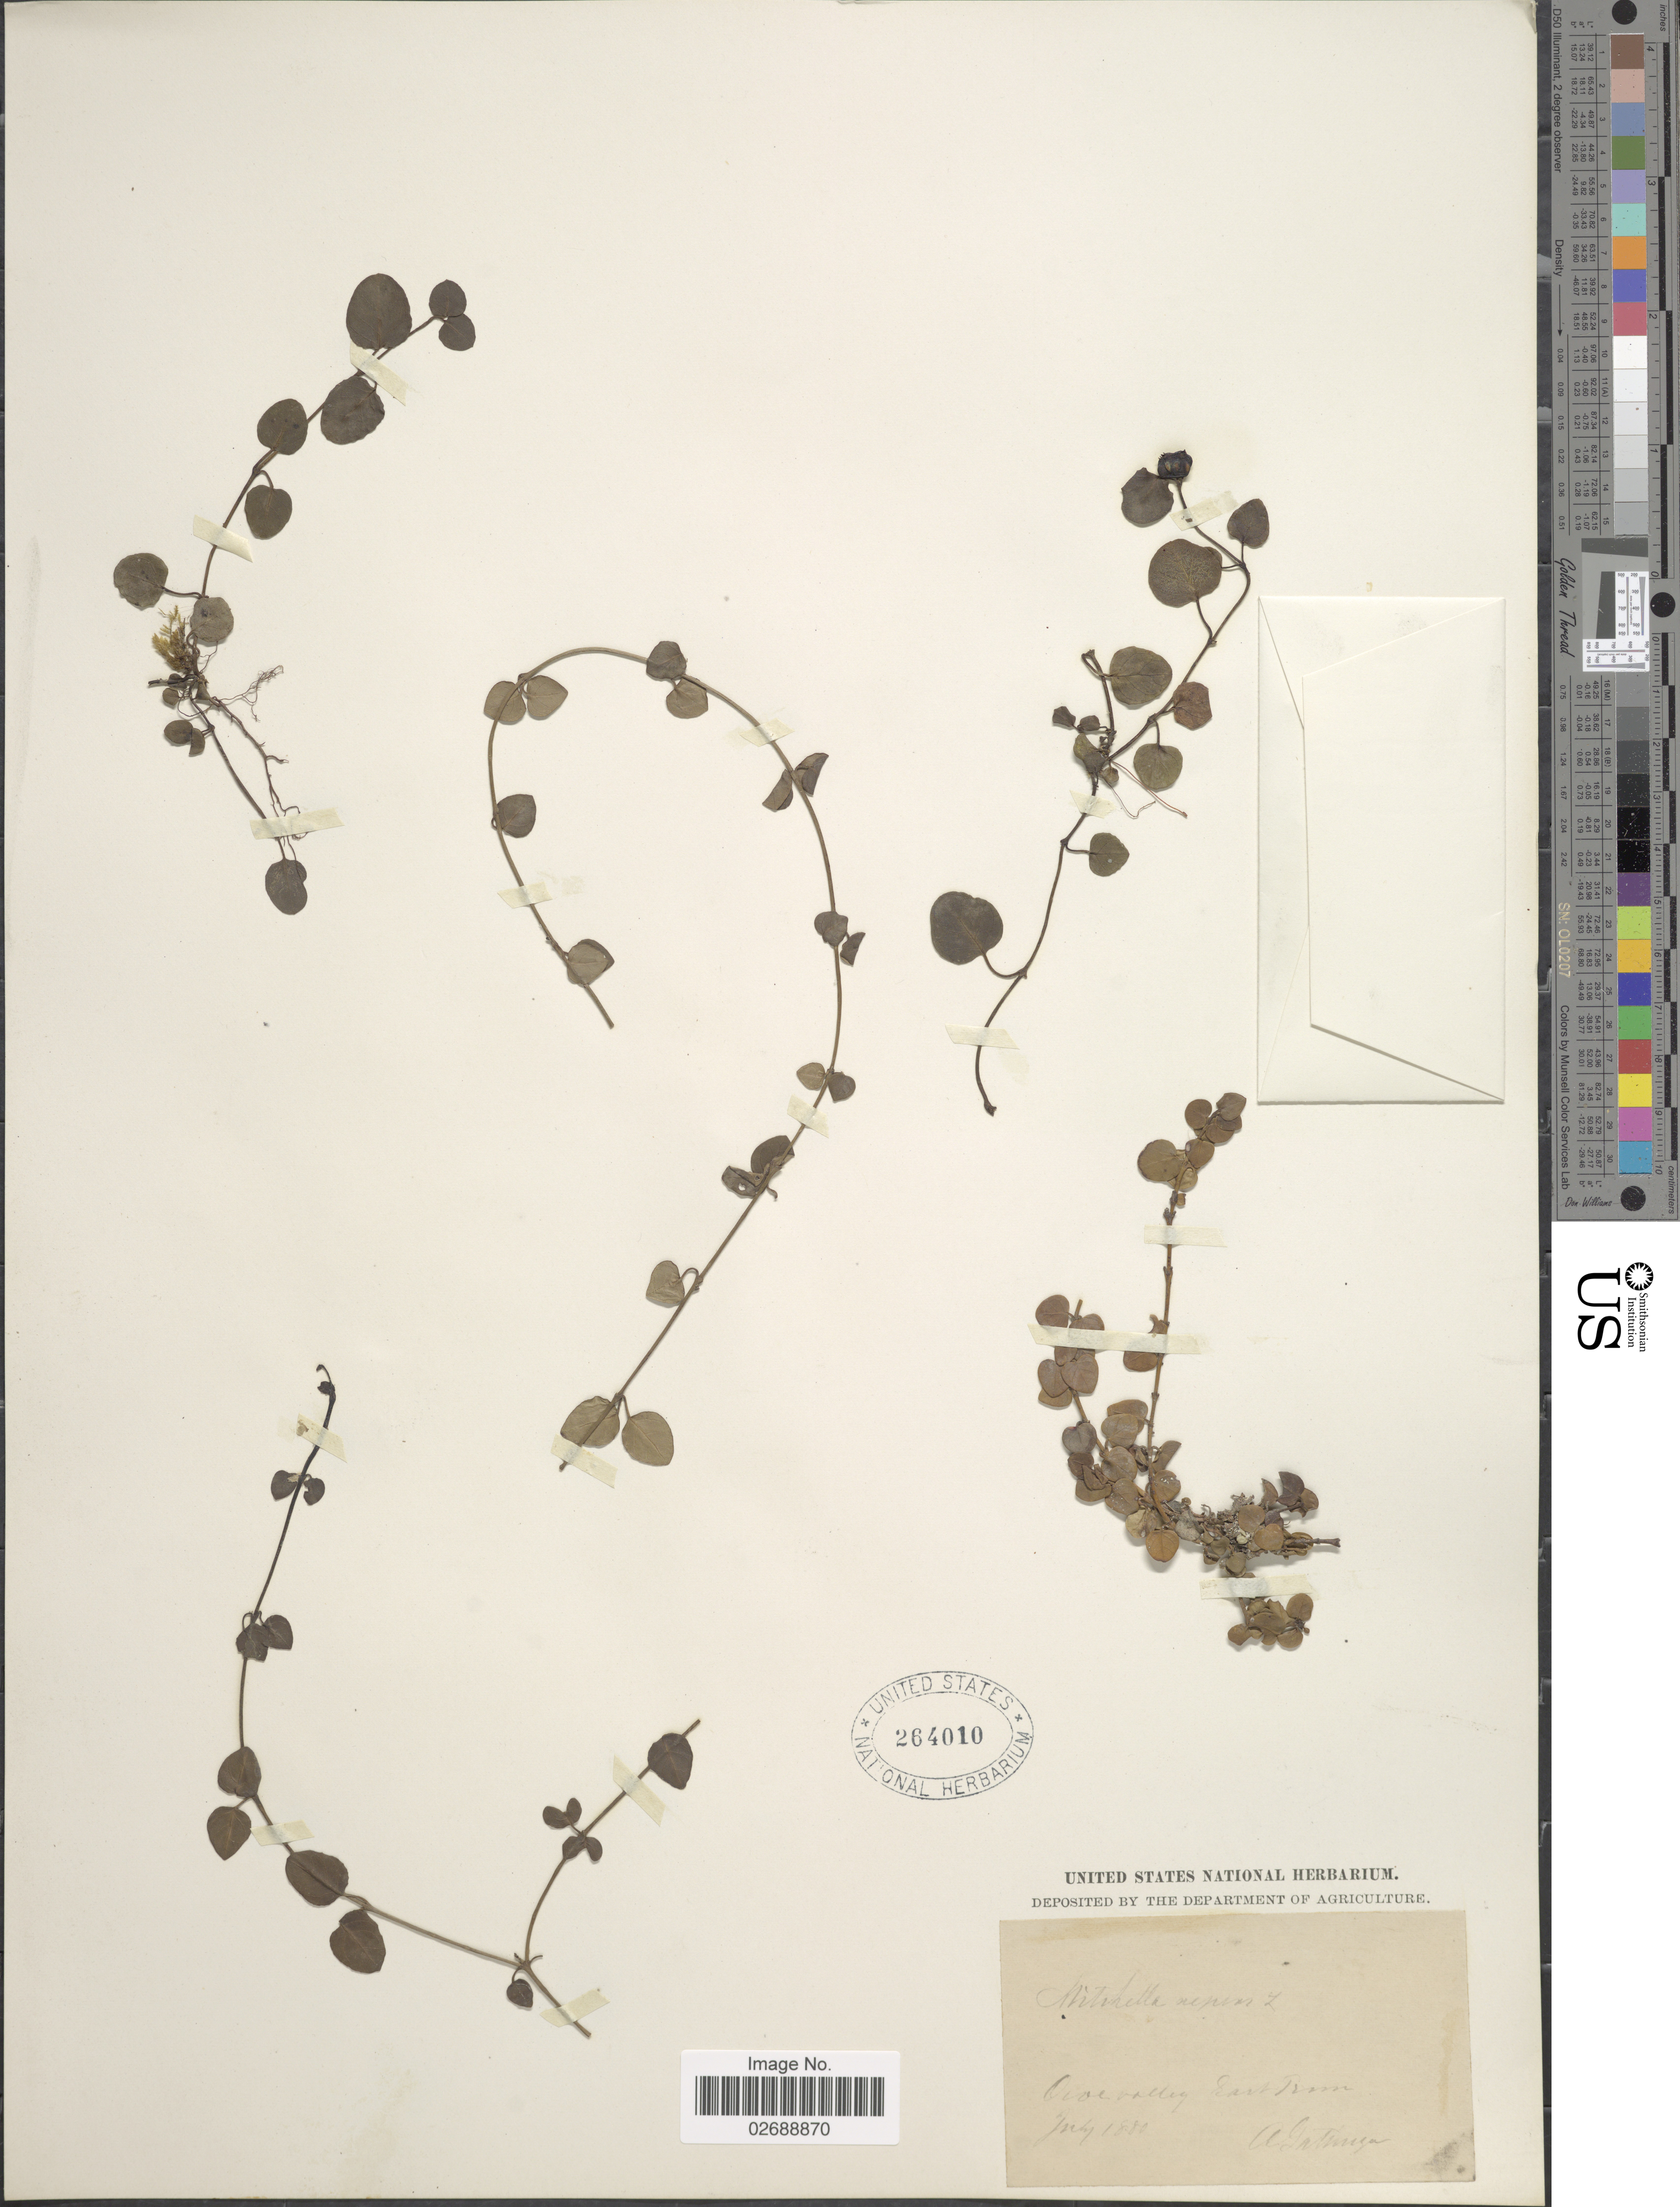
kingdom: Plantae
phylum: Tracheophyta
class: Magnoliopsida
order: Gentianales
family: Rubiaceae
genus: Mitchella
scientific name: Mitchella repens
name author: L.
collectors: A. Gattinger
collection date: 1880-07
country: United States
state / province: Tennessee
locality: Ocoee Valley, East Tenn.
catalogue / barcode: US 264010